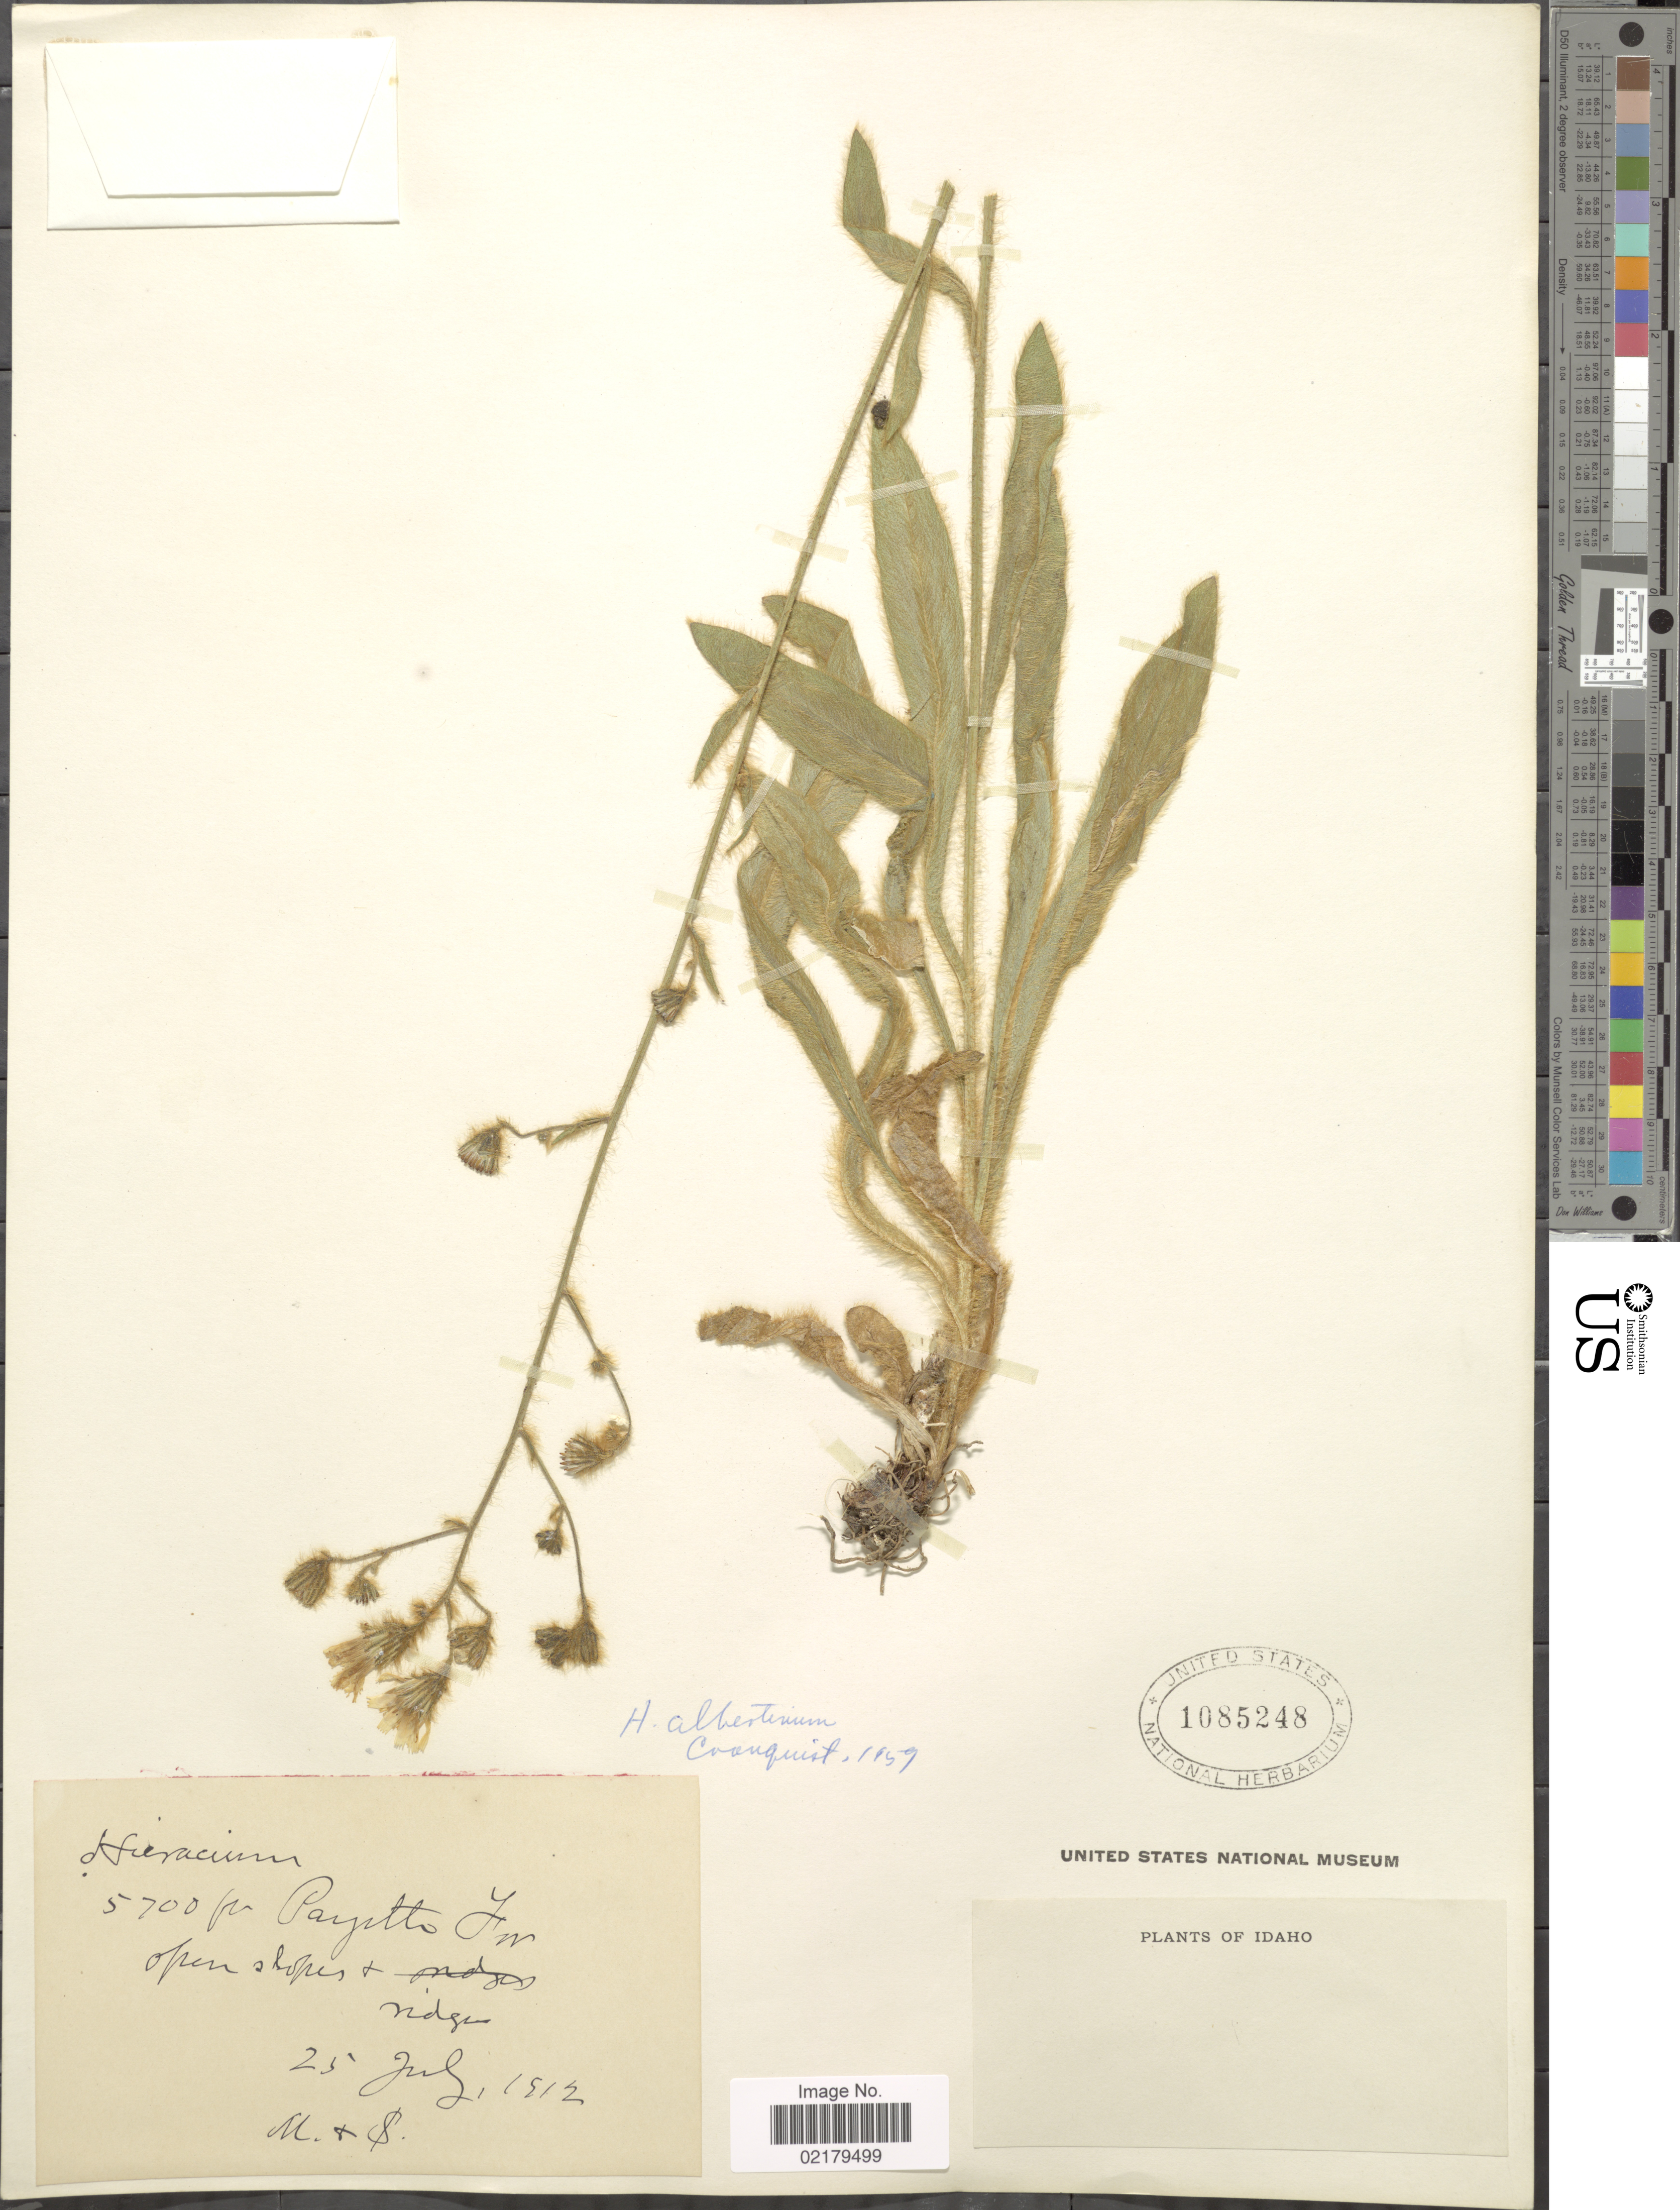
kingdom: Plantae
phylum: Tracheophyta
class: Magnoliopsida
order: Asterales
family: Asteraceae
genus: Hieracium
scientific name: Hieracium scouleri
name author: Hook.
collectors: M. & S.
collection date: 1912-07-25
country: United States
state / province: Idaho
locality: Payetto, In open slopes + ridges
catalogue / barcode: US 1085248